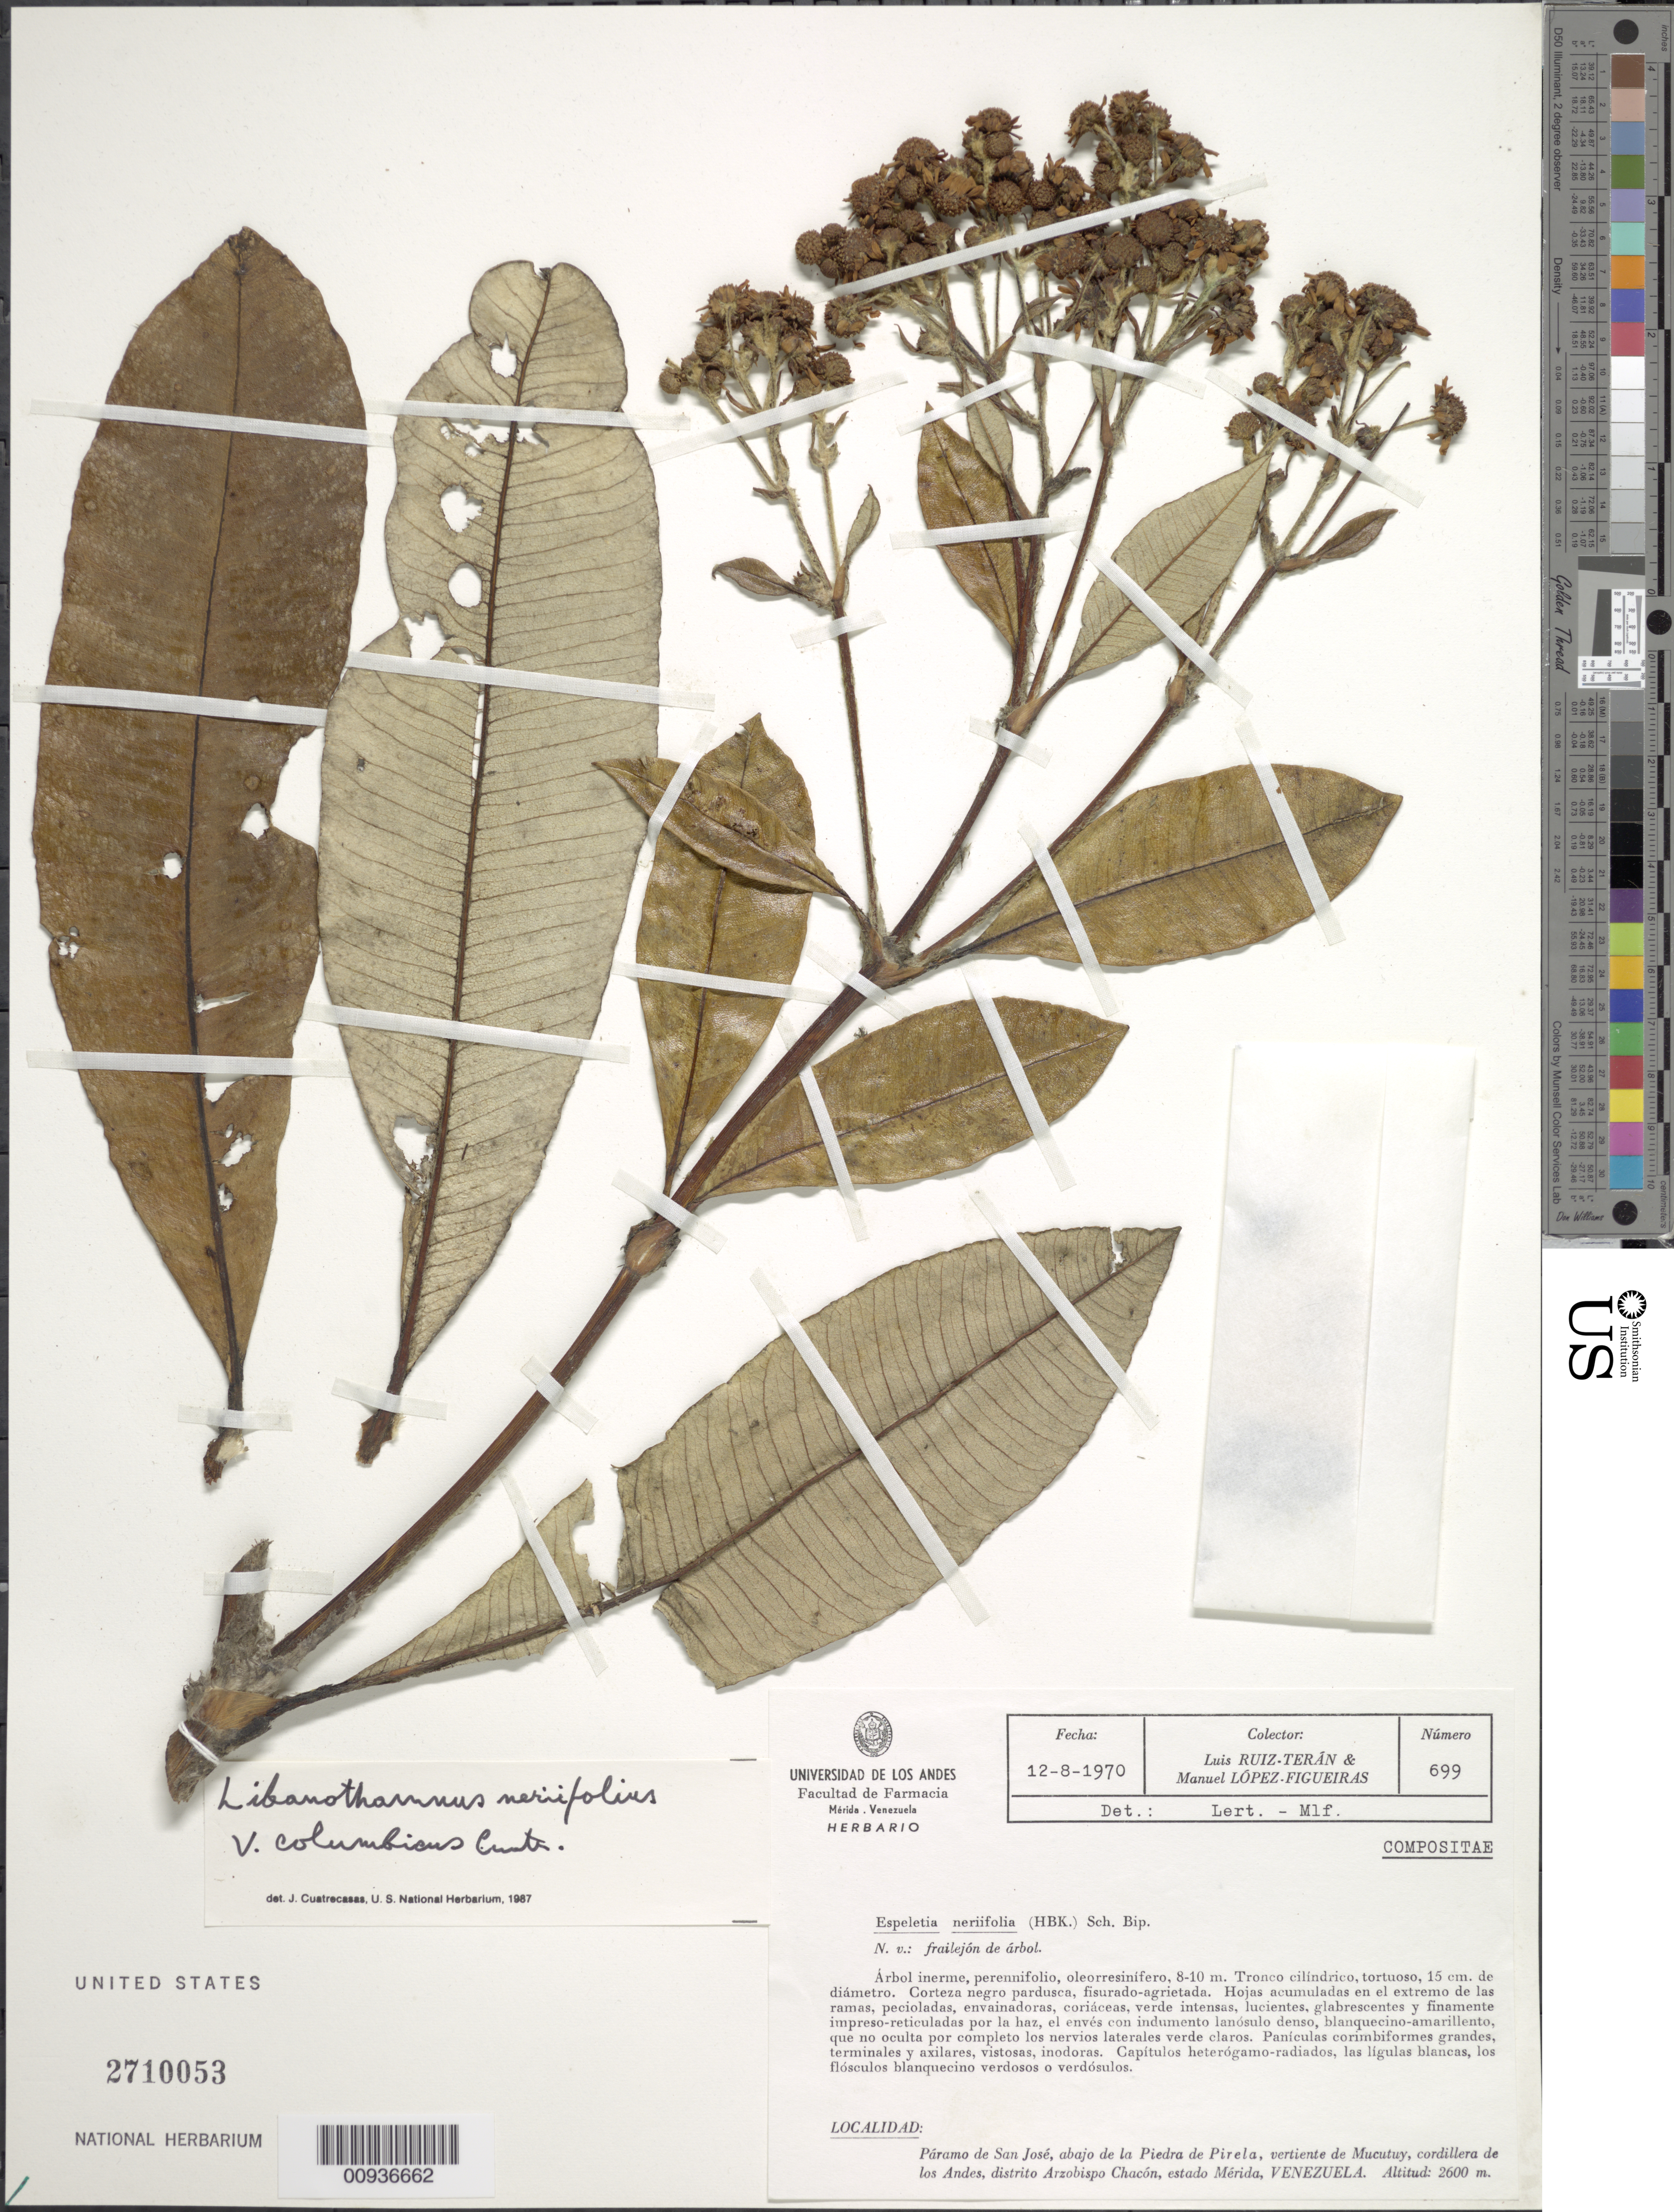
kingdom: Plantae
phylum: Tracheophyta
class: Magnoliopsida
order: Asterales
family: Asteraceae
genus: Libanothamnus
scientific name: Libanothamnus neriifolius var. columbicus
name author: (Cuatrec.) Cuatrec.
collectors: L. Teran & M. López Figueiras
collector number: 699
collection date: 1970-08-12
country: Venezuela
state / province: Mérida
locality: Paramo de San Jose, abajo de la Piedra de Pirela, vertiente de Mucutuy, cordillera de los Andes, Distrito Arzobispo Chacon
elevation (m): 2600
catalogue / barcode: US 2710053